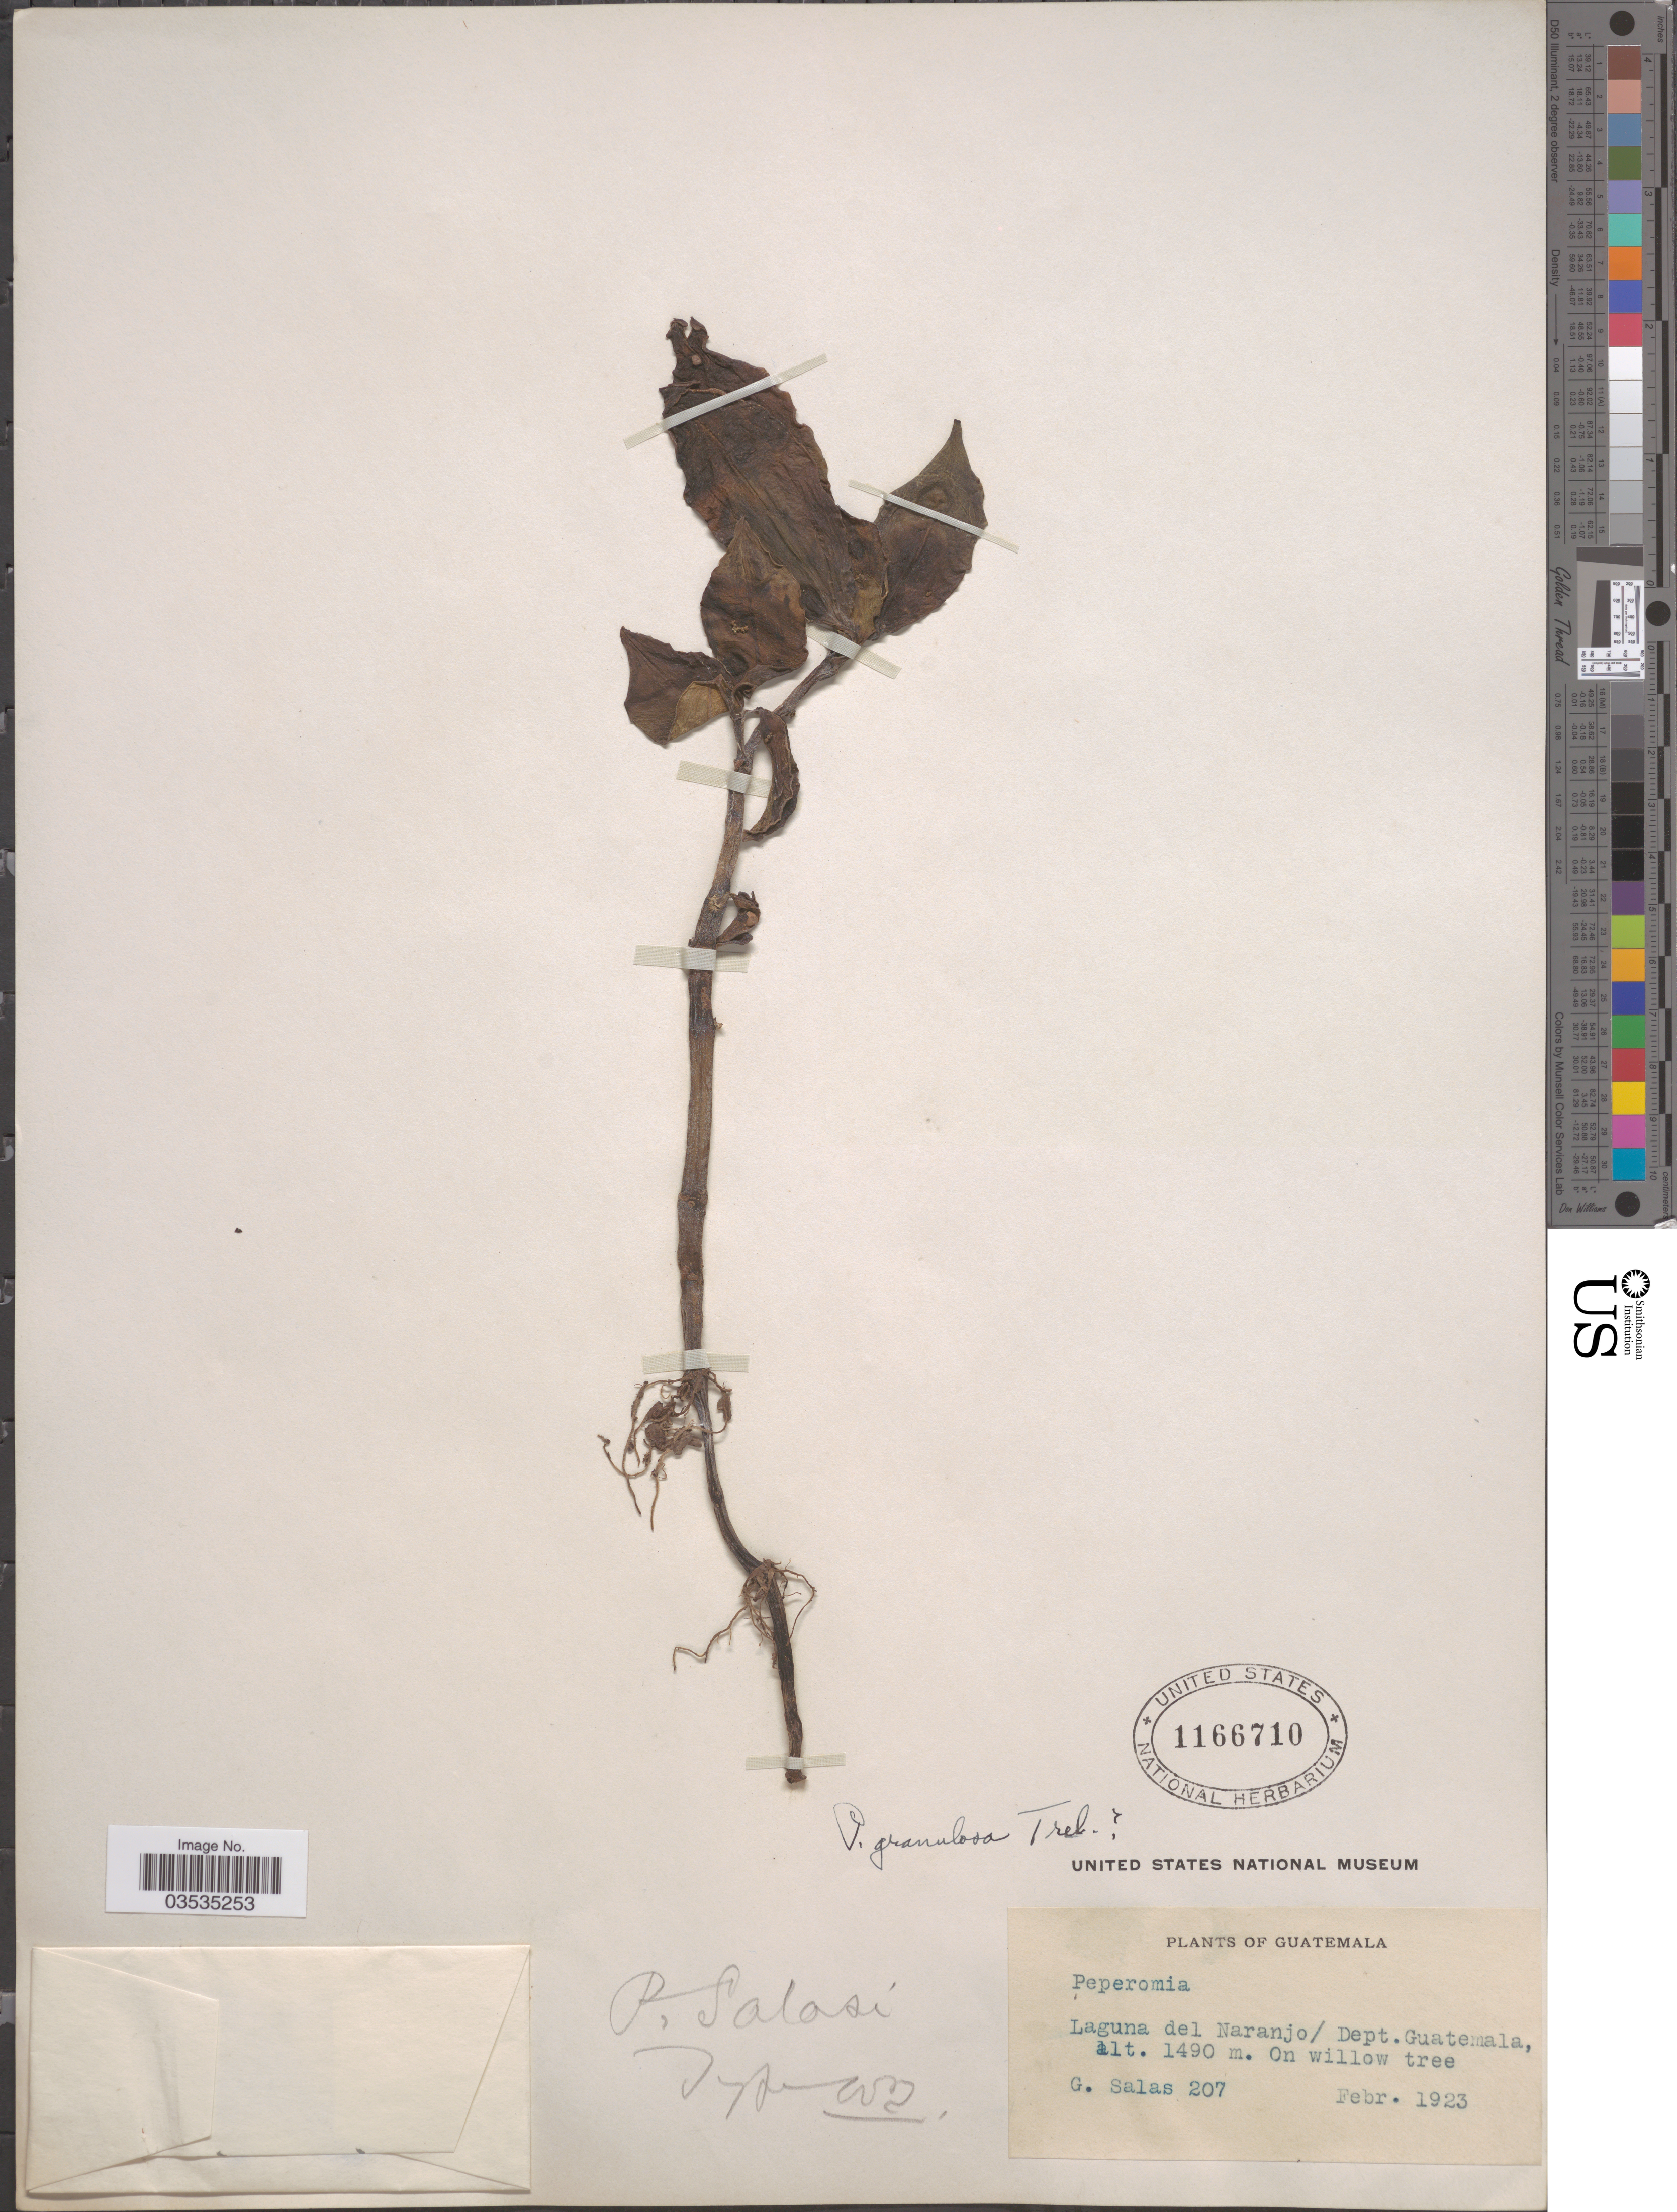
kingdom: Plantae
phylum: Tracheophyta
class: Magnoliopsida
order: Piperales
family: Piperaceae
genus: Peperomia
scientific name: Peperomia granulosa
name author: Trel.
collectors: G. Salas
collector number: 207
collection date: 1923-02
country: Guatemala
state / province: Guatemala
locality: Laguna del Naranjo/ Dept. Guatemala.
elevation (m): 1490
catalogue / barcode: US 1166710